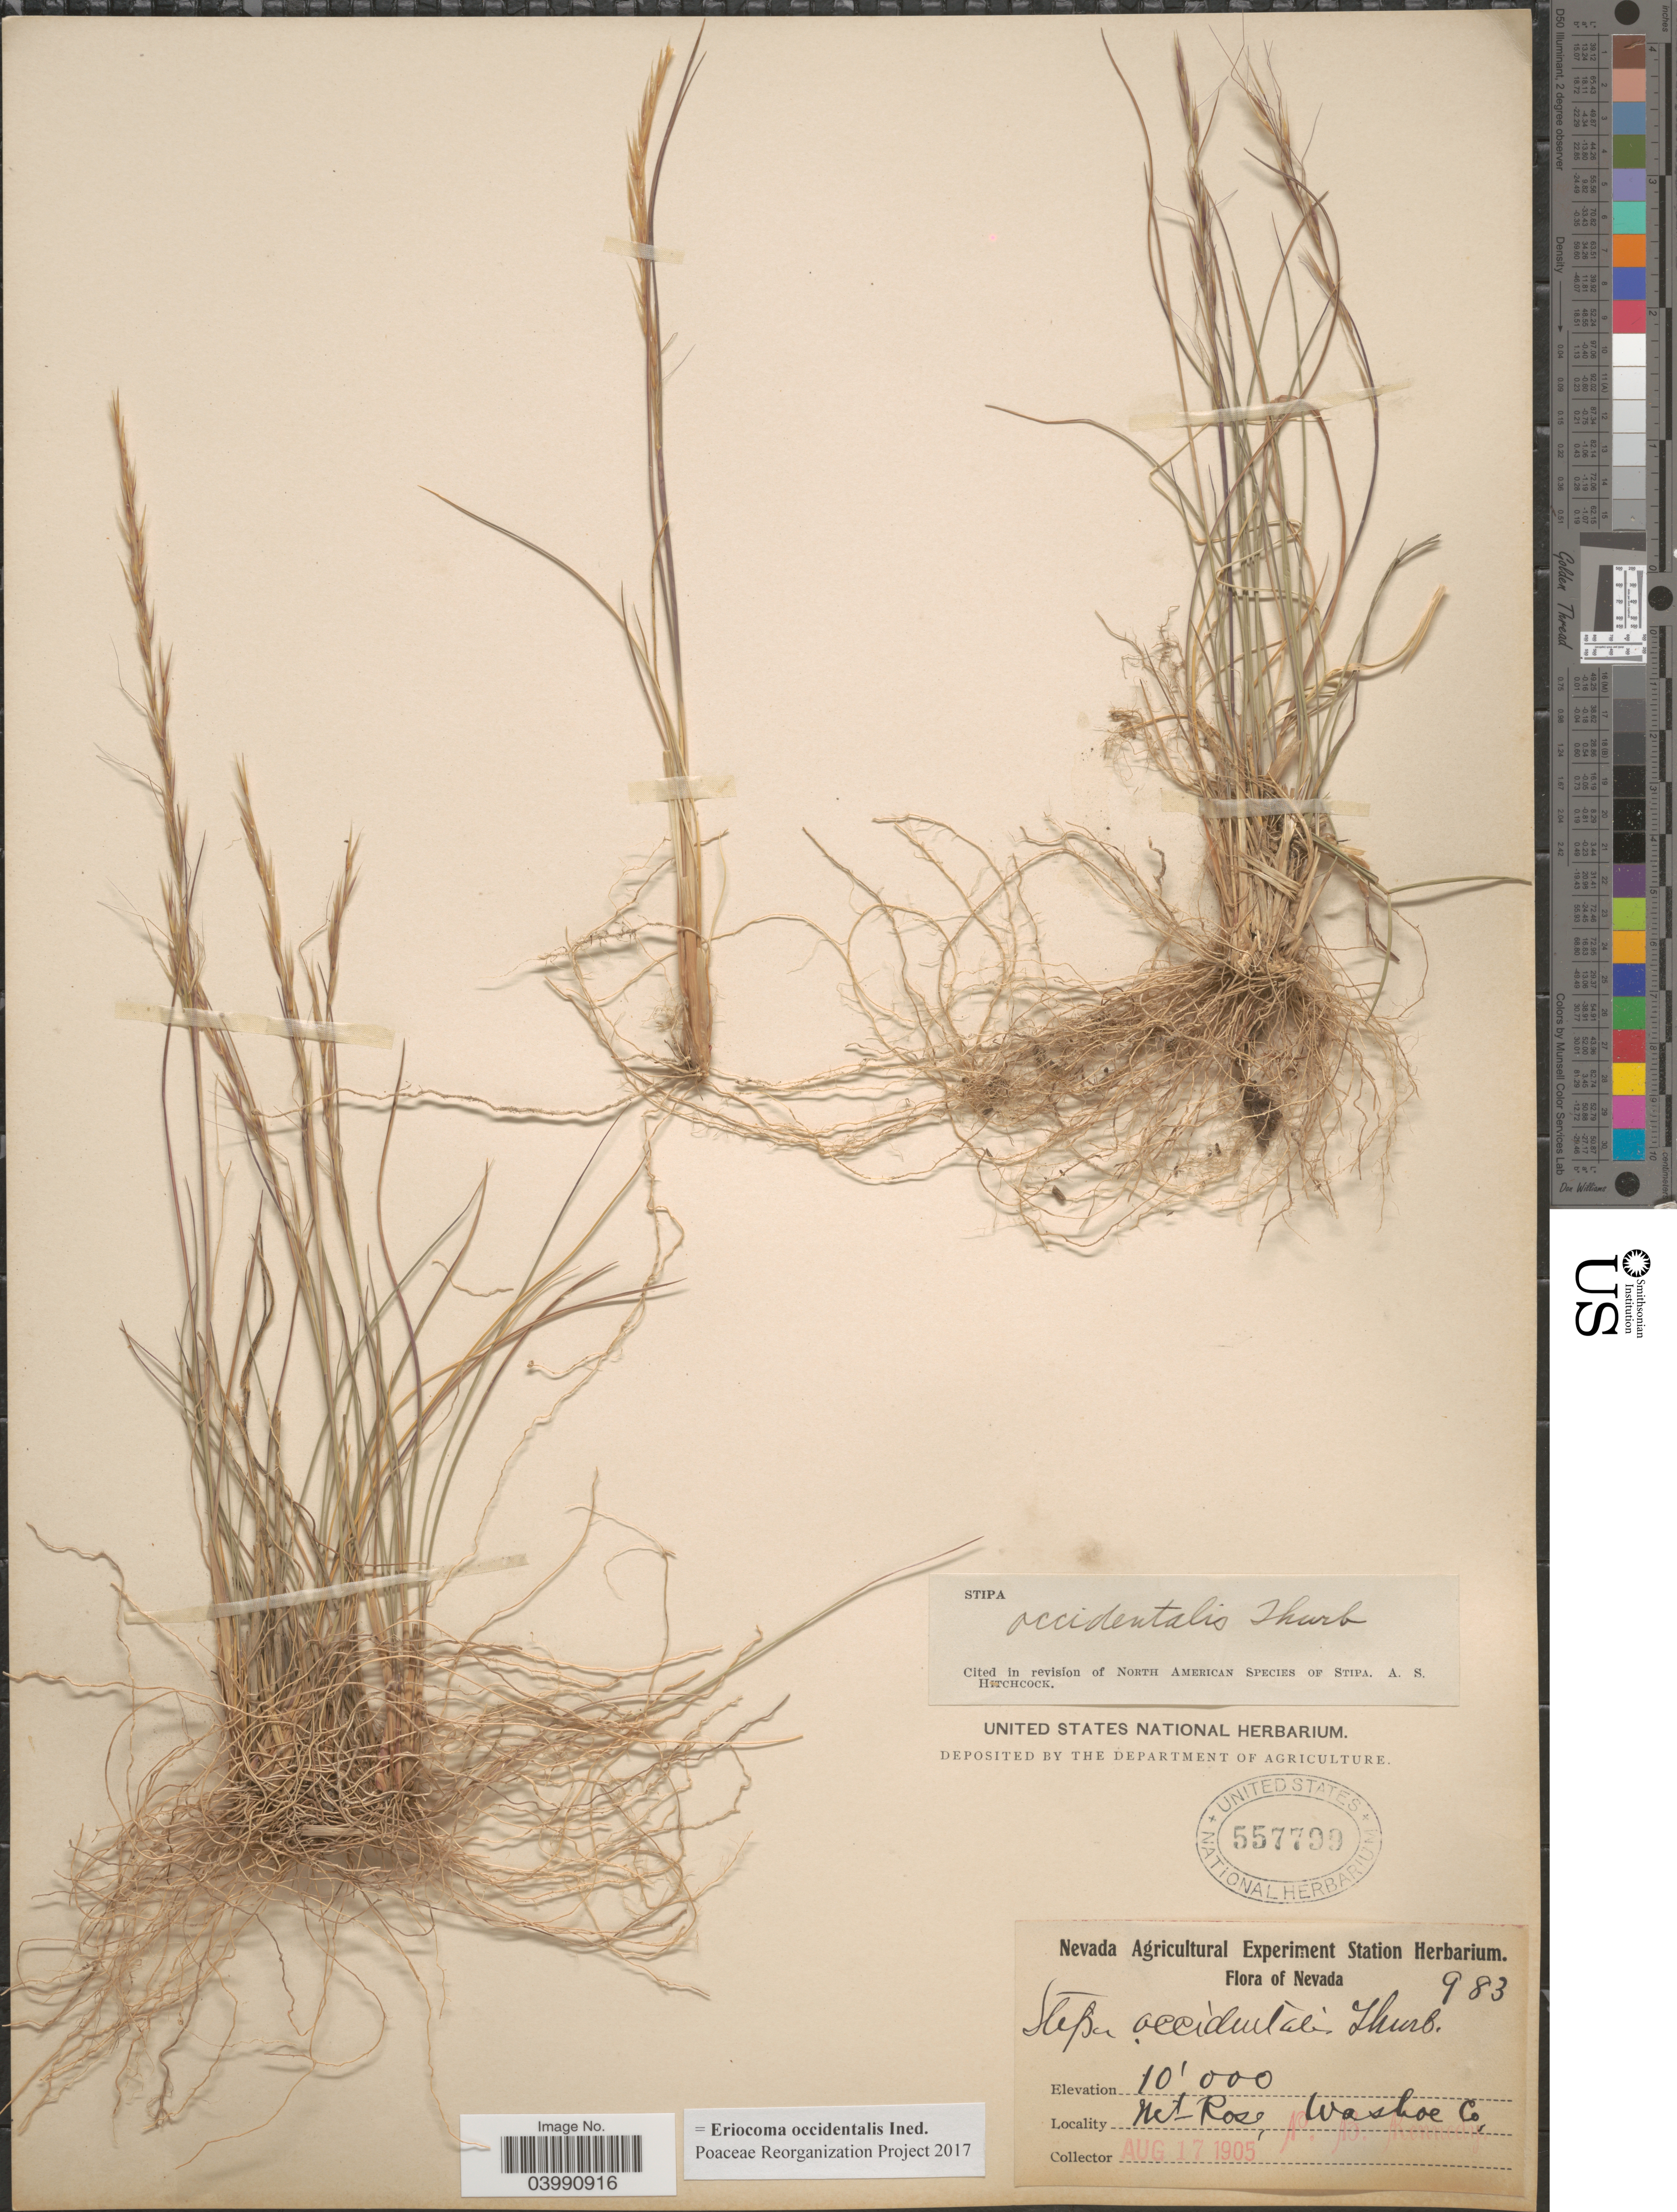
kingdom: Plantae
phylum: Tracheophyta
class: Liliopsida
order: Poales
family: Poaceae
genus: Eriocoma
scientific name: Eriocoma occidentalis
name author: (Thurb. ex S. Watson) Romasch.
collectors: P. B. Kennedy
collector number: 983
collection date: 1905-08-17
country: United States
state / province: Nevada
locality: Mt. Rose, Washoe Co.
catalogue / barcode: US 557799